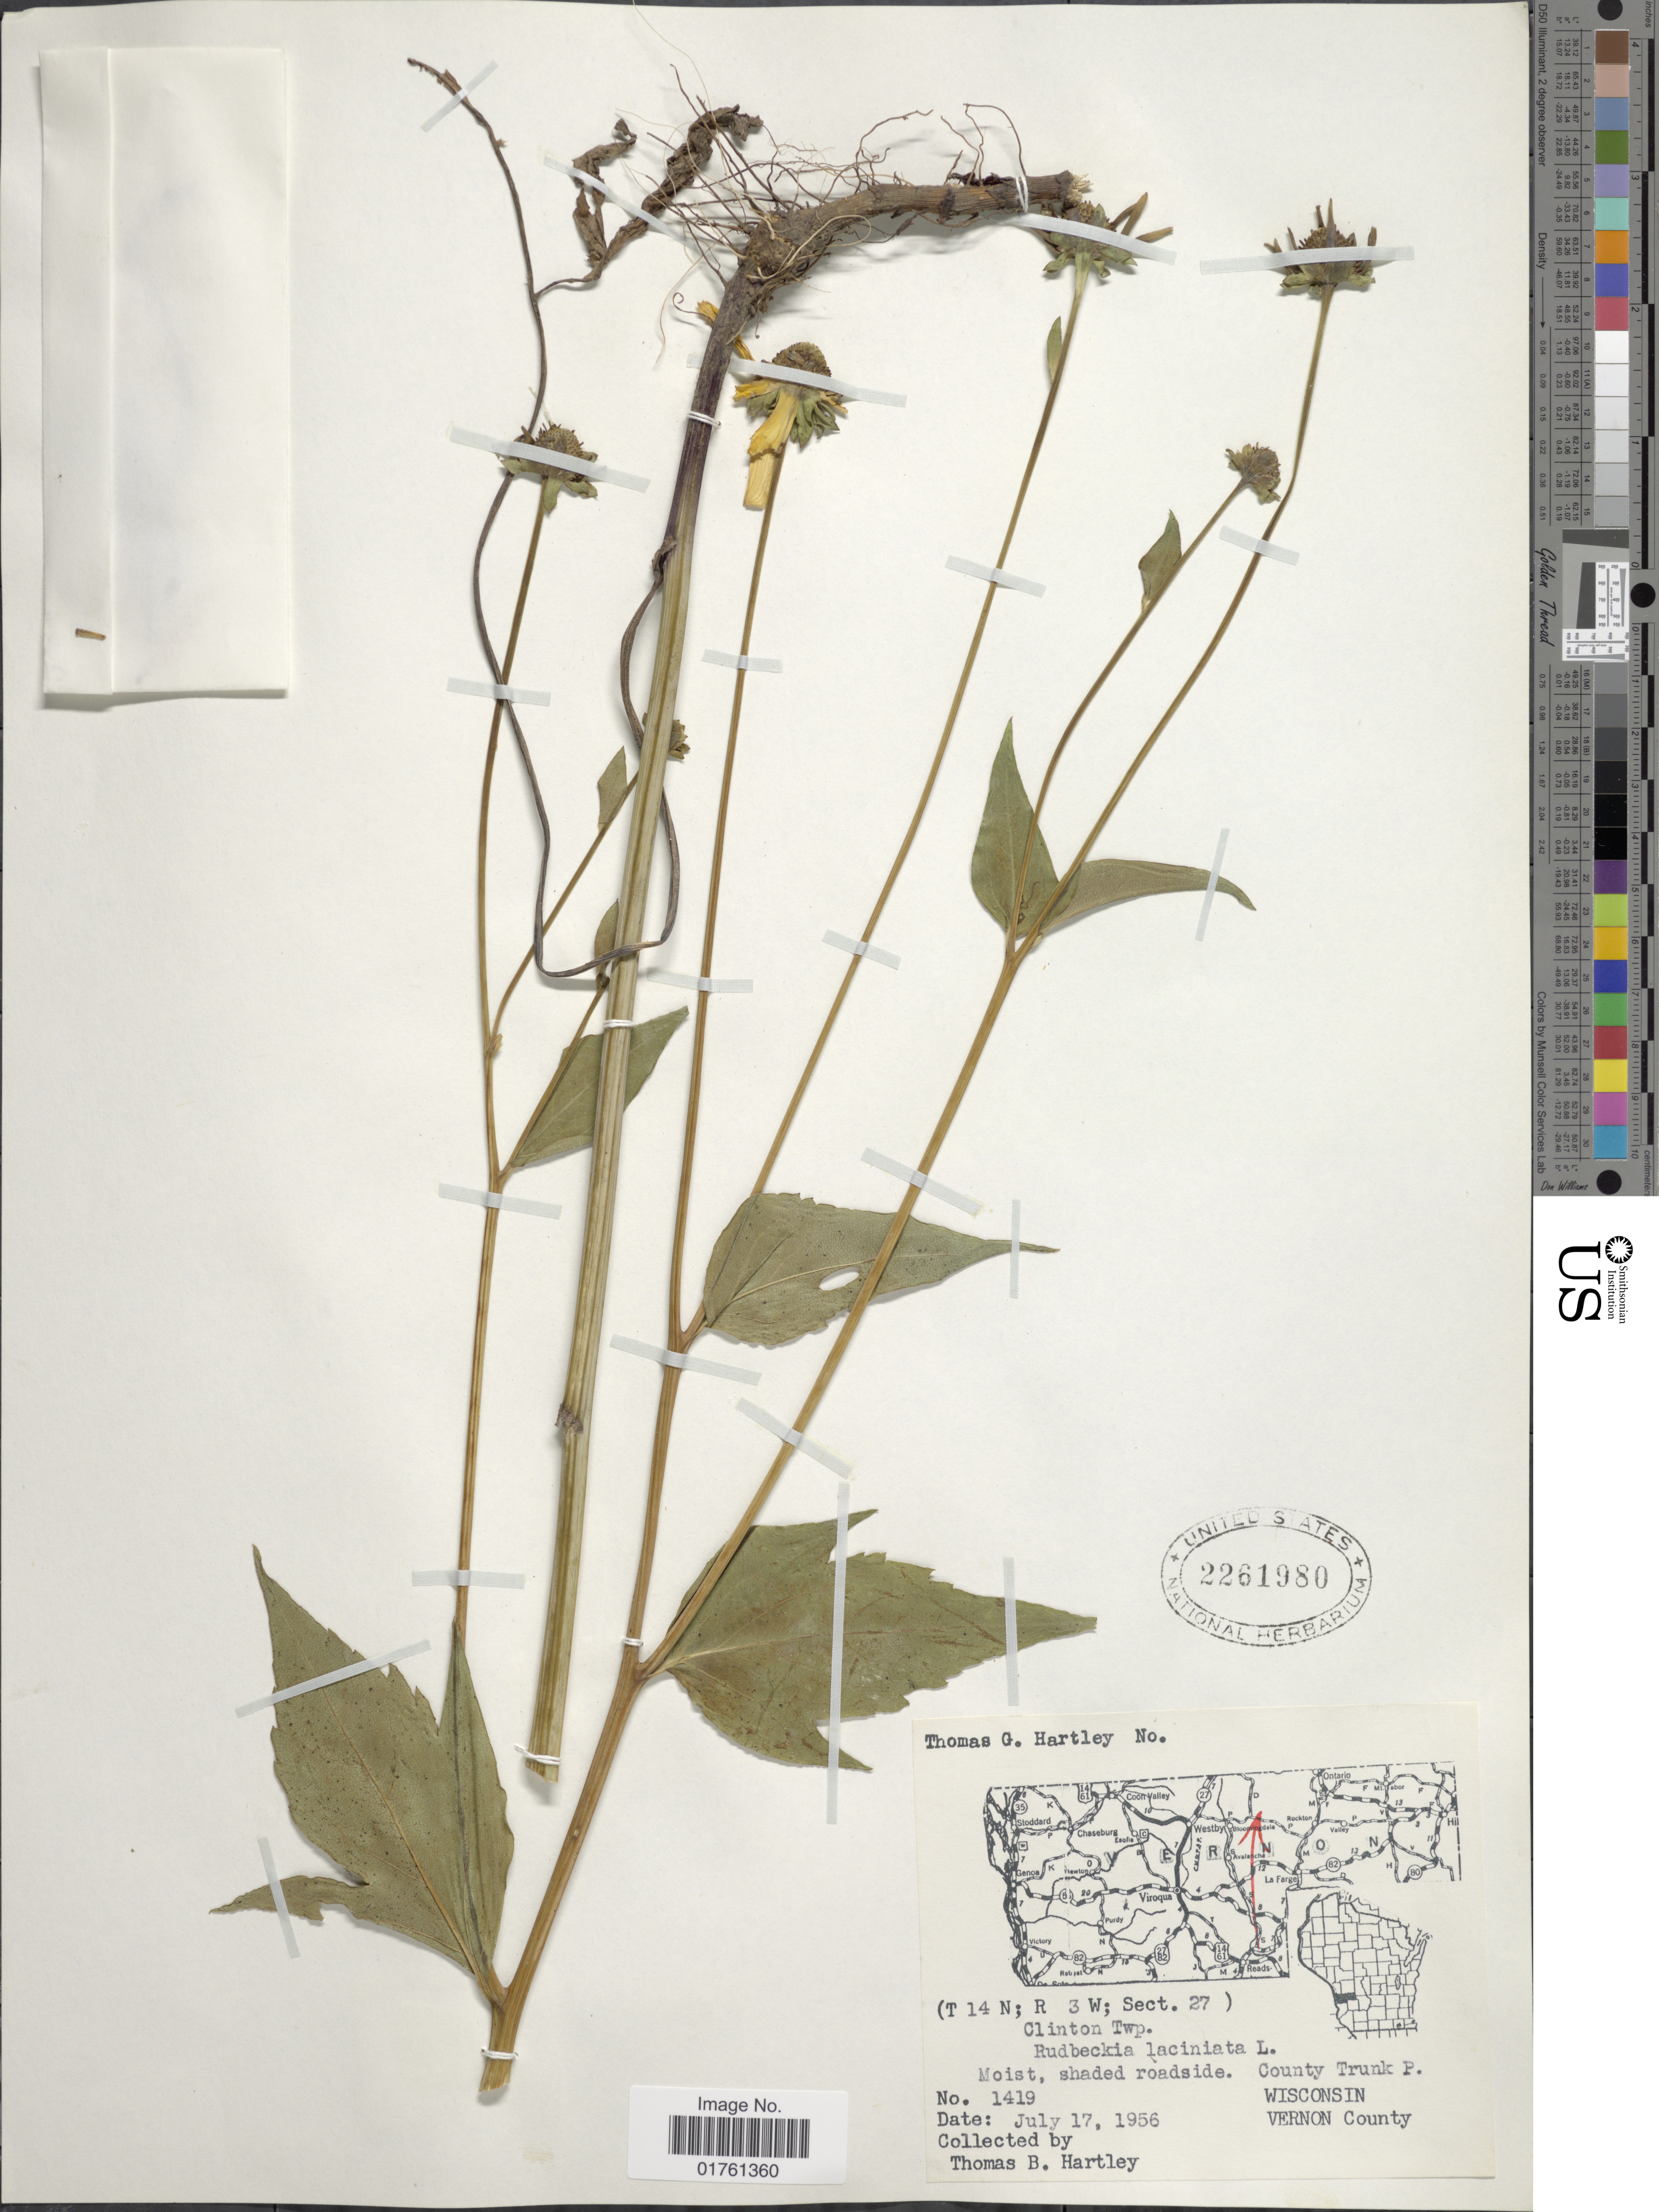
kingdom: Plantae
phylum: Tracheophyta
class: Magnoliopsida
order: Asterales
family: Asteraceae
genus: Rudbeckia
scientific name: Rudbeckia laciniata var. laciniata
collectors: T. G. Hartley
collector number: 1419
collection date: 1956-07-17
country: United States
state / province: Wisconsin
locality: (T 14 N; R 3 W; Sect. 27) Clinton Twp, Moist, shaded roadside. County Trunk P, Vernon County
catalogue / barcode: US 2261980